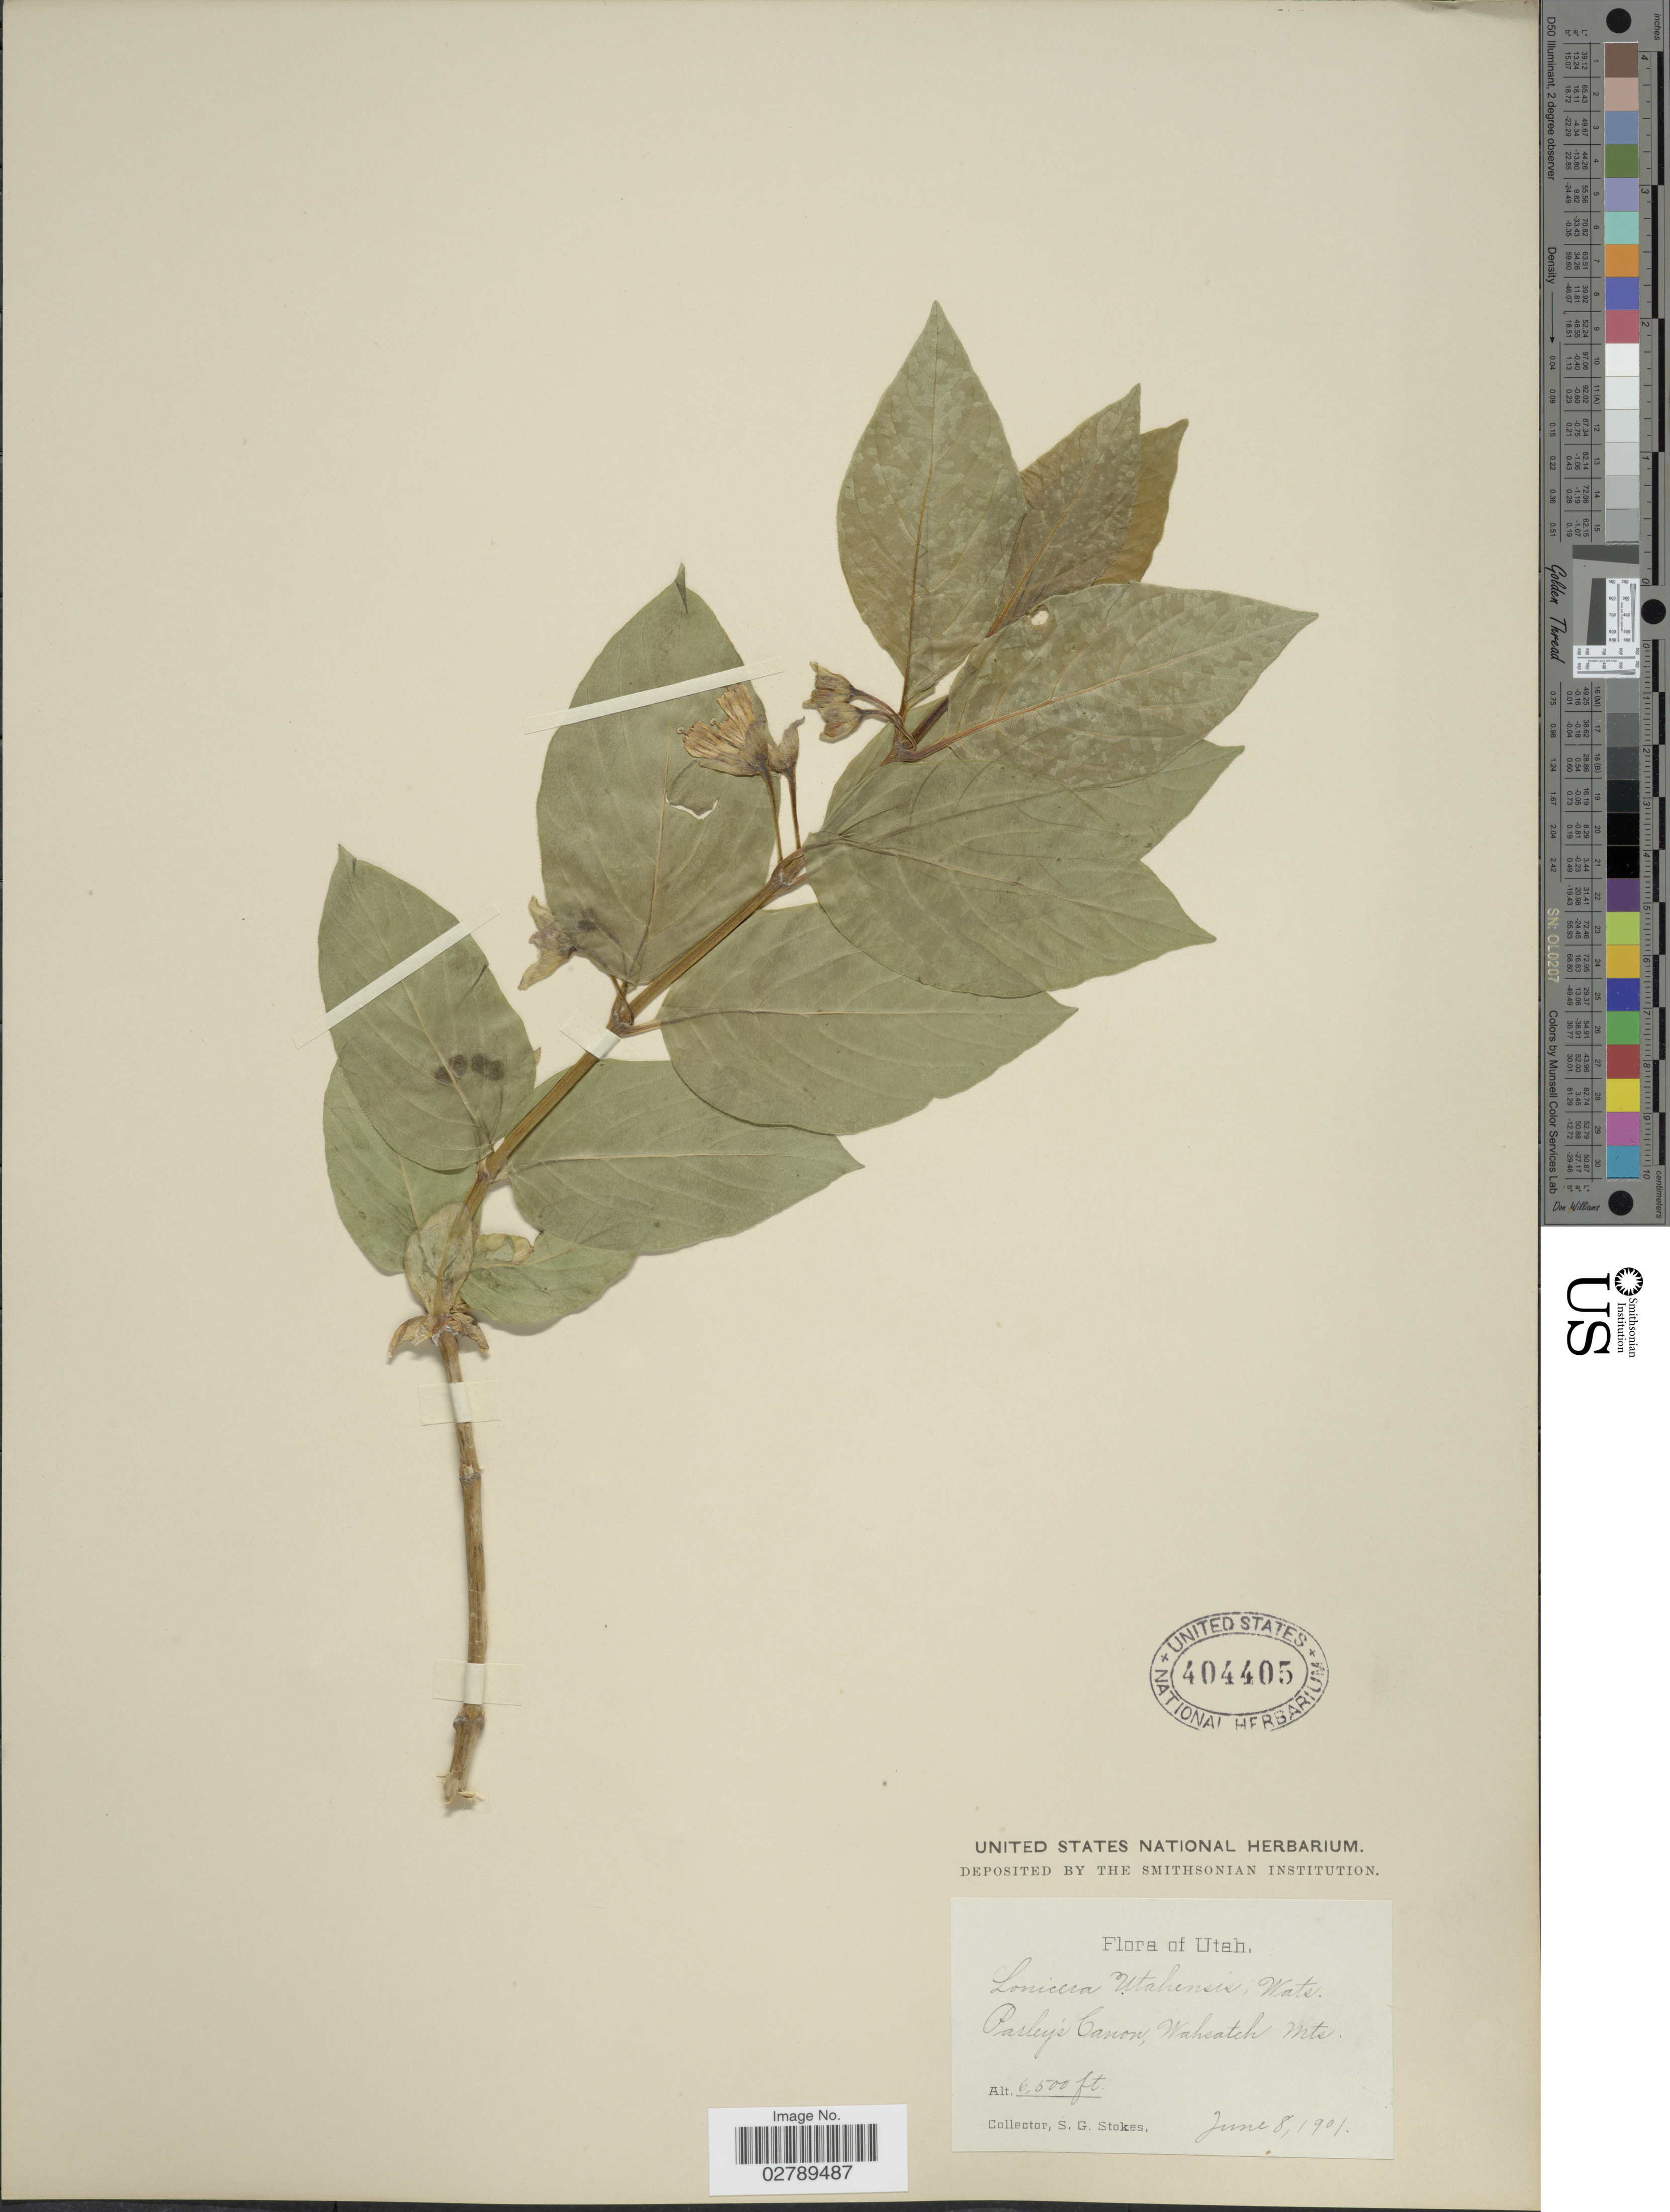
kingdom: Plantae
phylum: Tracheophyta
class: Magnoliopsida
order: Dipsacales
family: Caprifoliaceae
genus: Lonicera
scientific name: Lonicera involucrata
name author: (Richardson) Banks ex Spreng.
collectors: S. G. Stokes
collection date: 1901-06-08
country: United States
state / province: Utah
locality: Parley's Canon, Wahsatch Mts.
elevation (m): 1981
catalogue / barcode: US 404405